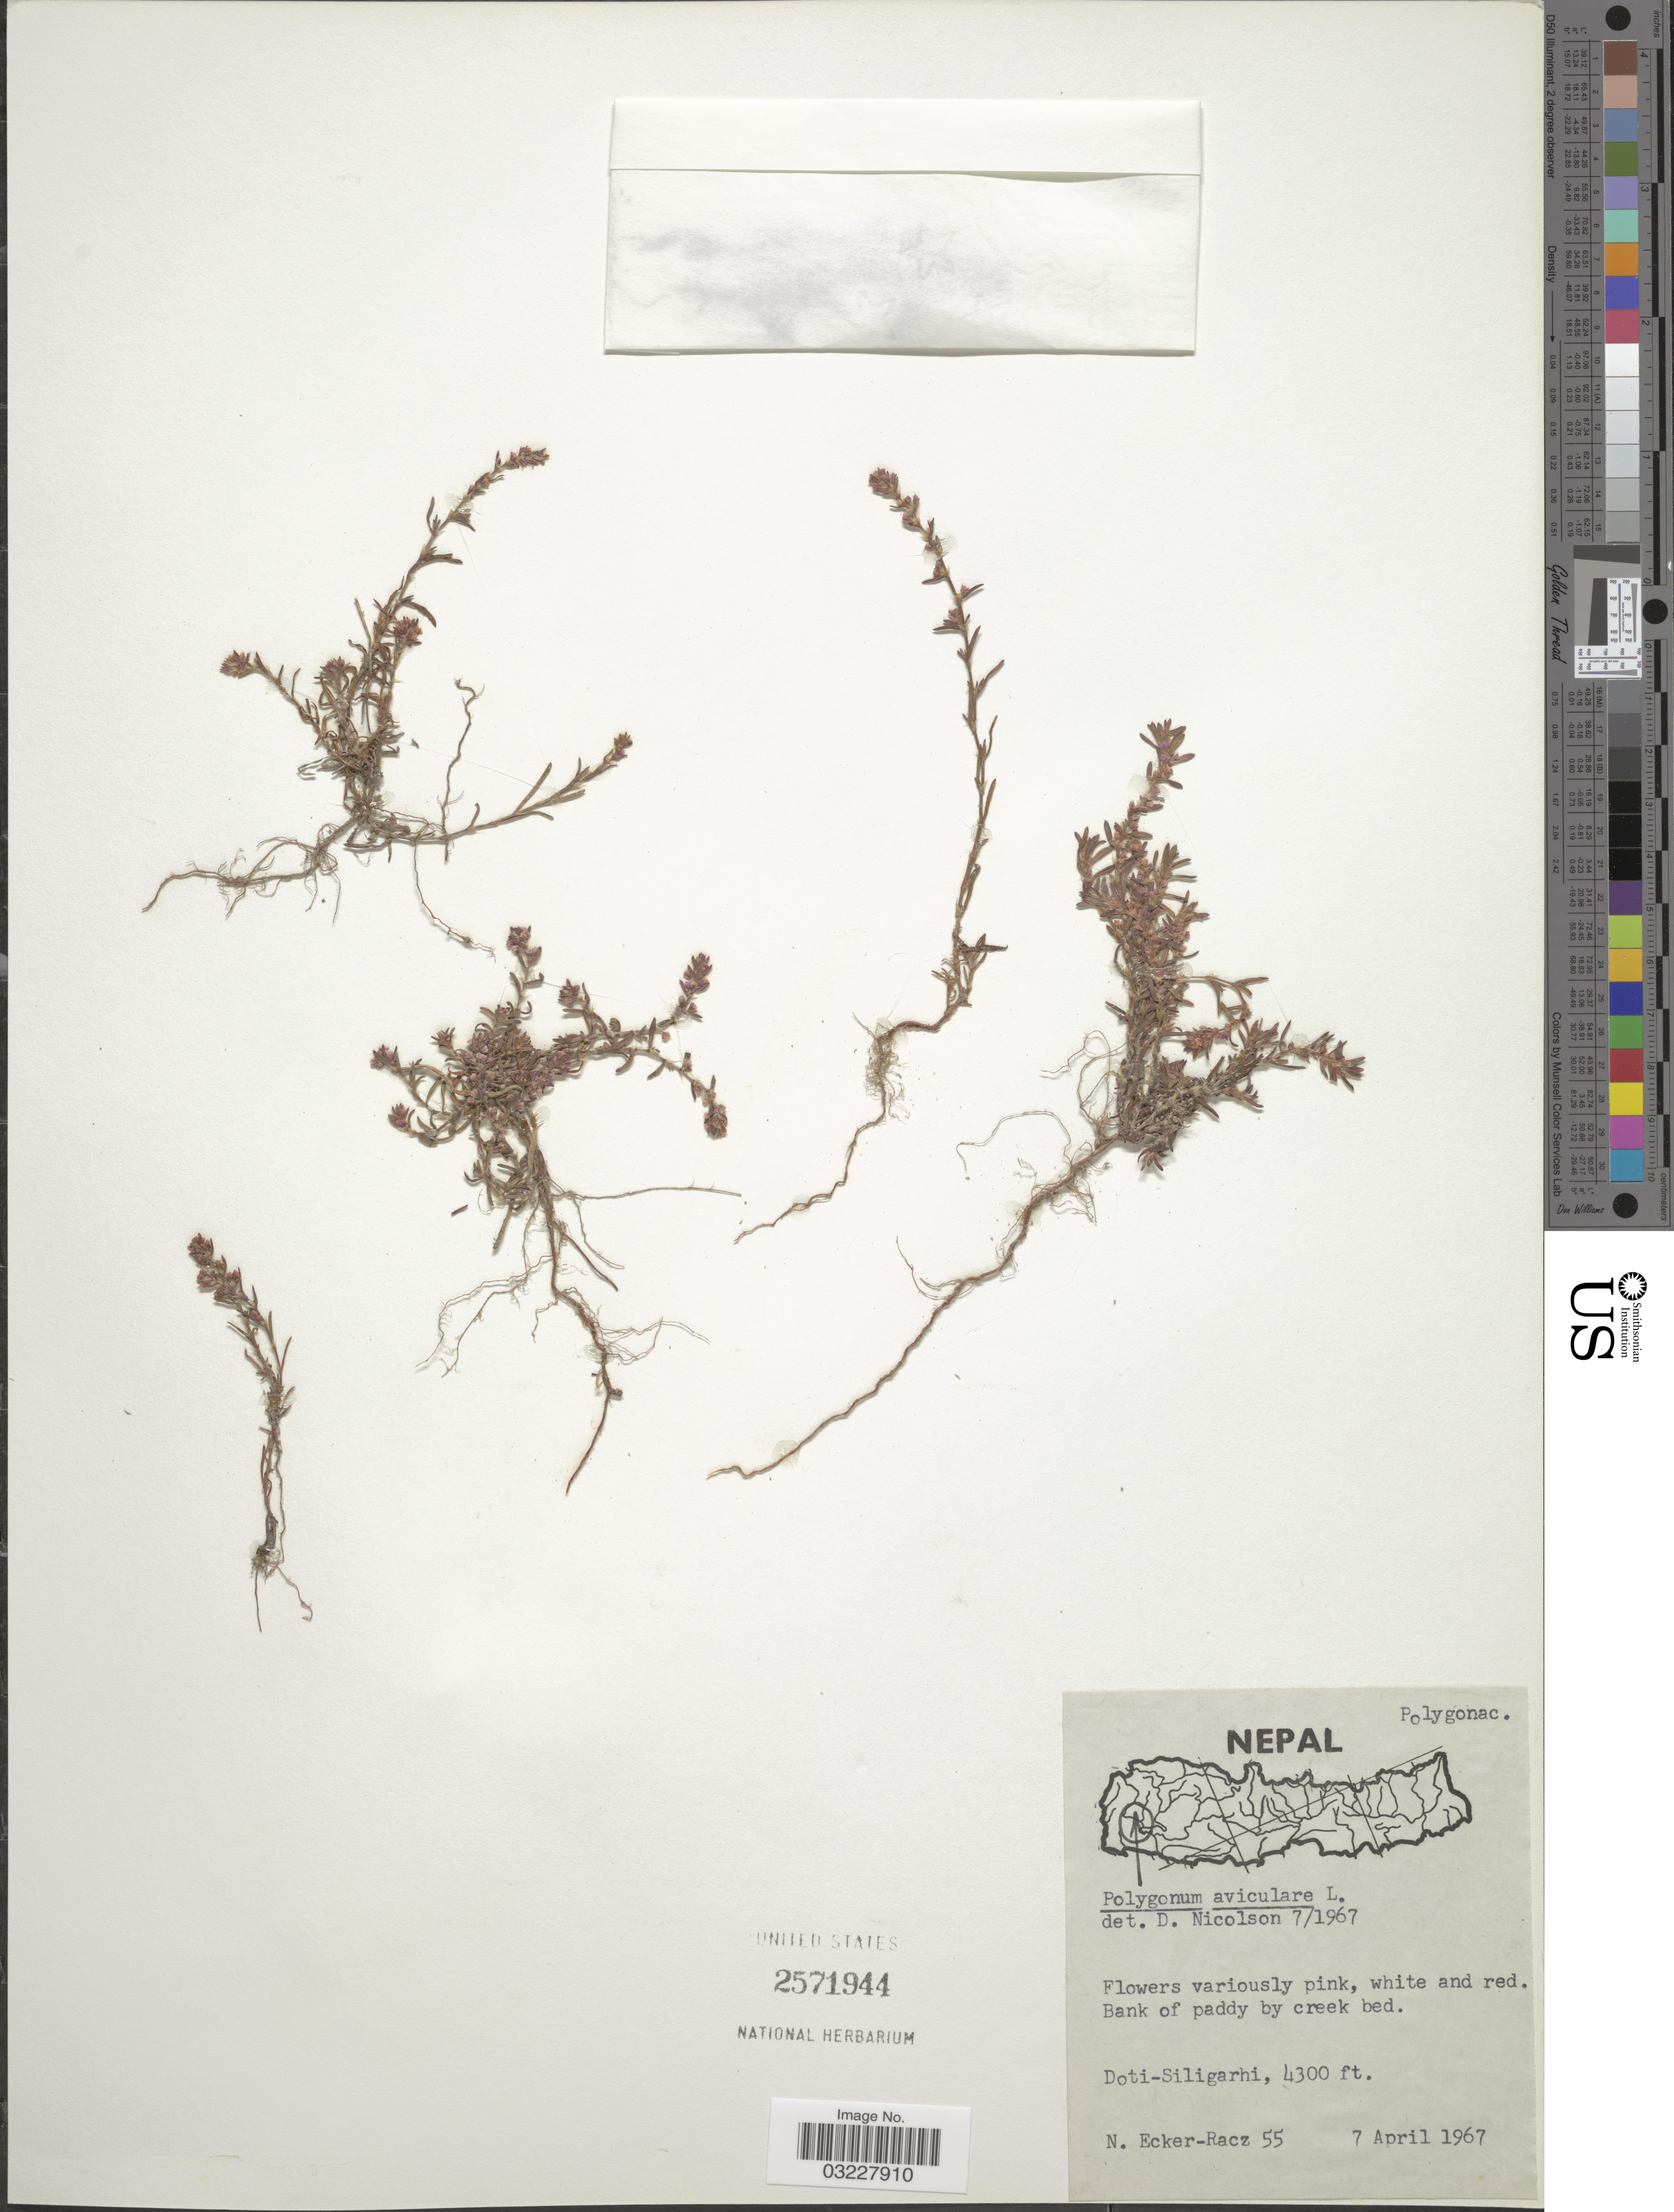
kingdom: Plantae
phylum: Tracheophyta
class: Magnoliopsida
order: Caryophyllales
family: Polygonaceae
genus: Polygonum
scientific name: Polygonum aviculare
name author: L.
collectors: N. Ecker-Racz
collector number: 55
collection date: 1967-04-07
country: Nepal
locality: Doti-Siligarhi.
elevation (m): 1311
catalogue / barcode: US 2571944